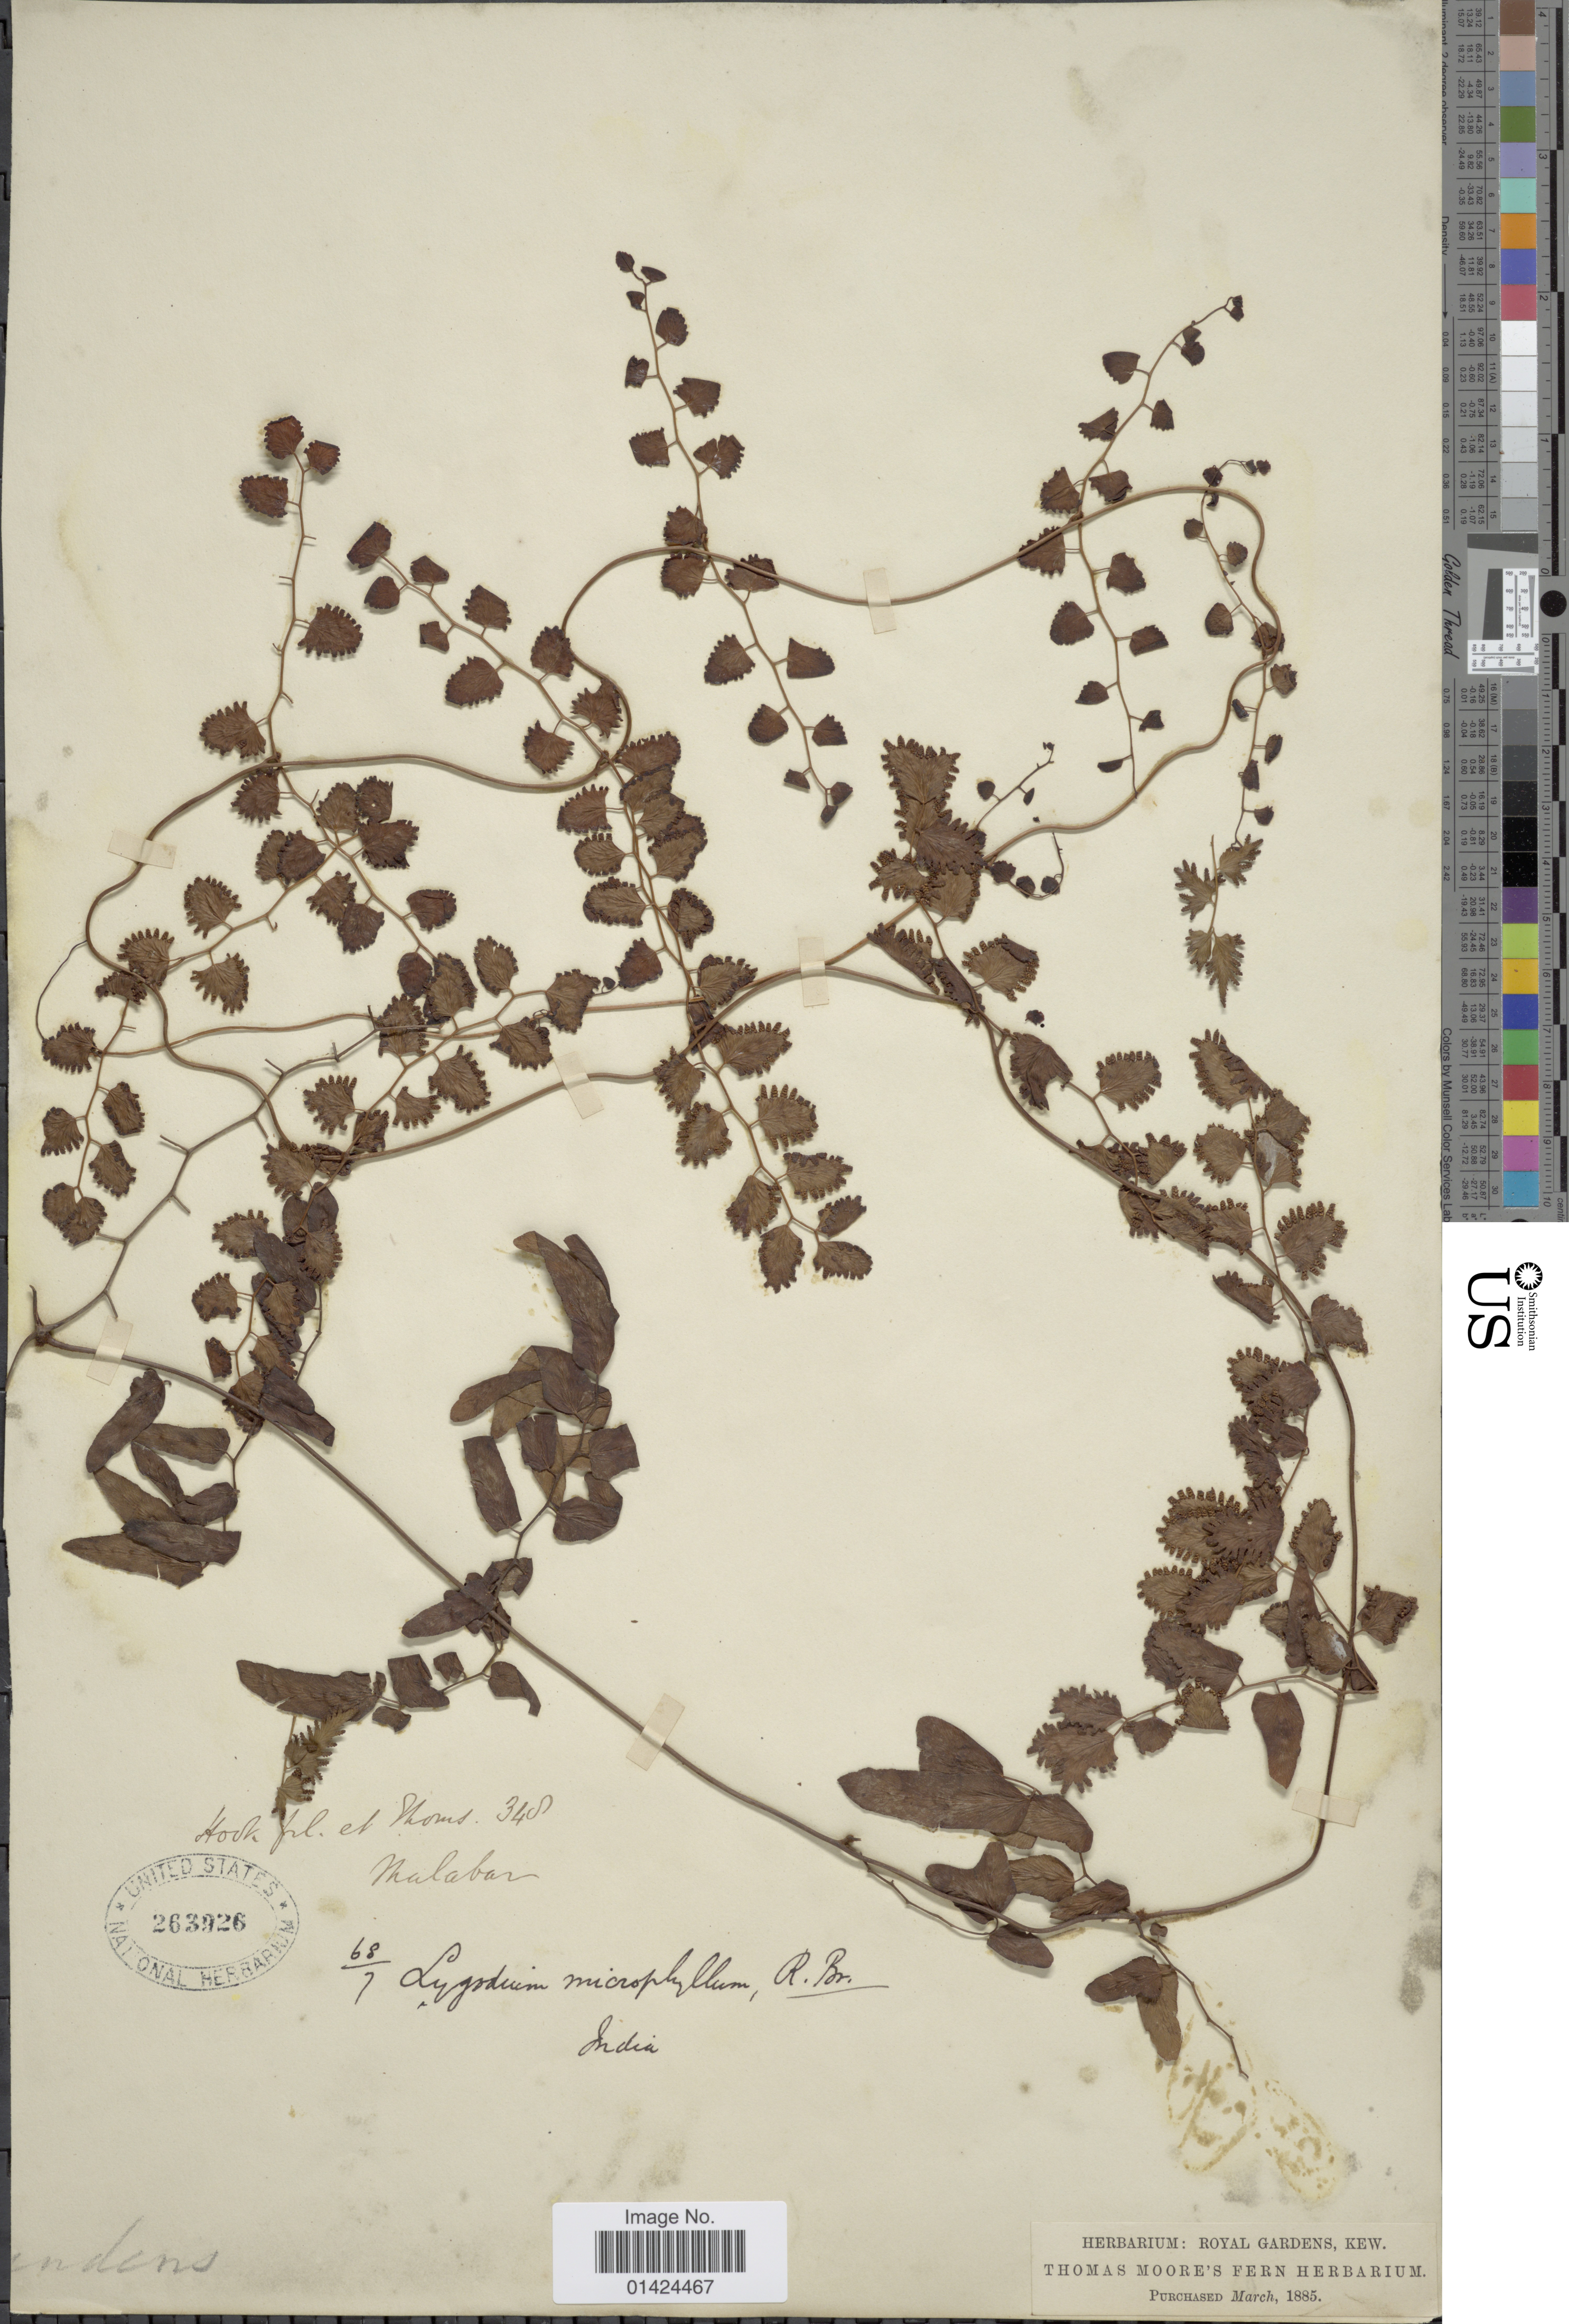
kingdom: Plantae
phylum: Tracheophyta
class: Polypodiopsida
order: Schizaeales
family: Lygodiaceae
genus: Lygodium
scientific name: Lygodium microphyllum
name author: (Cav.) R. Br.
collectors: -. Hooker & Thoms.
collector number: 348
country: India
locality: Malabar.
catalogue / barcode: US 263926